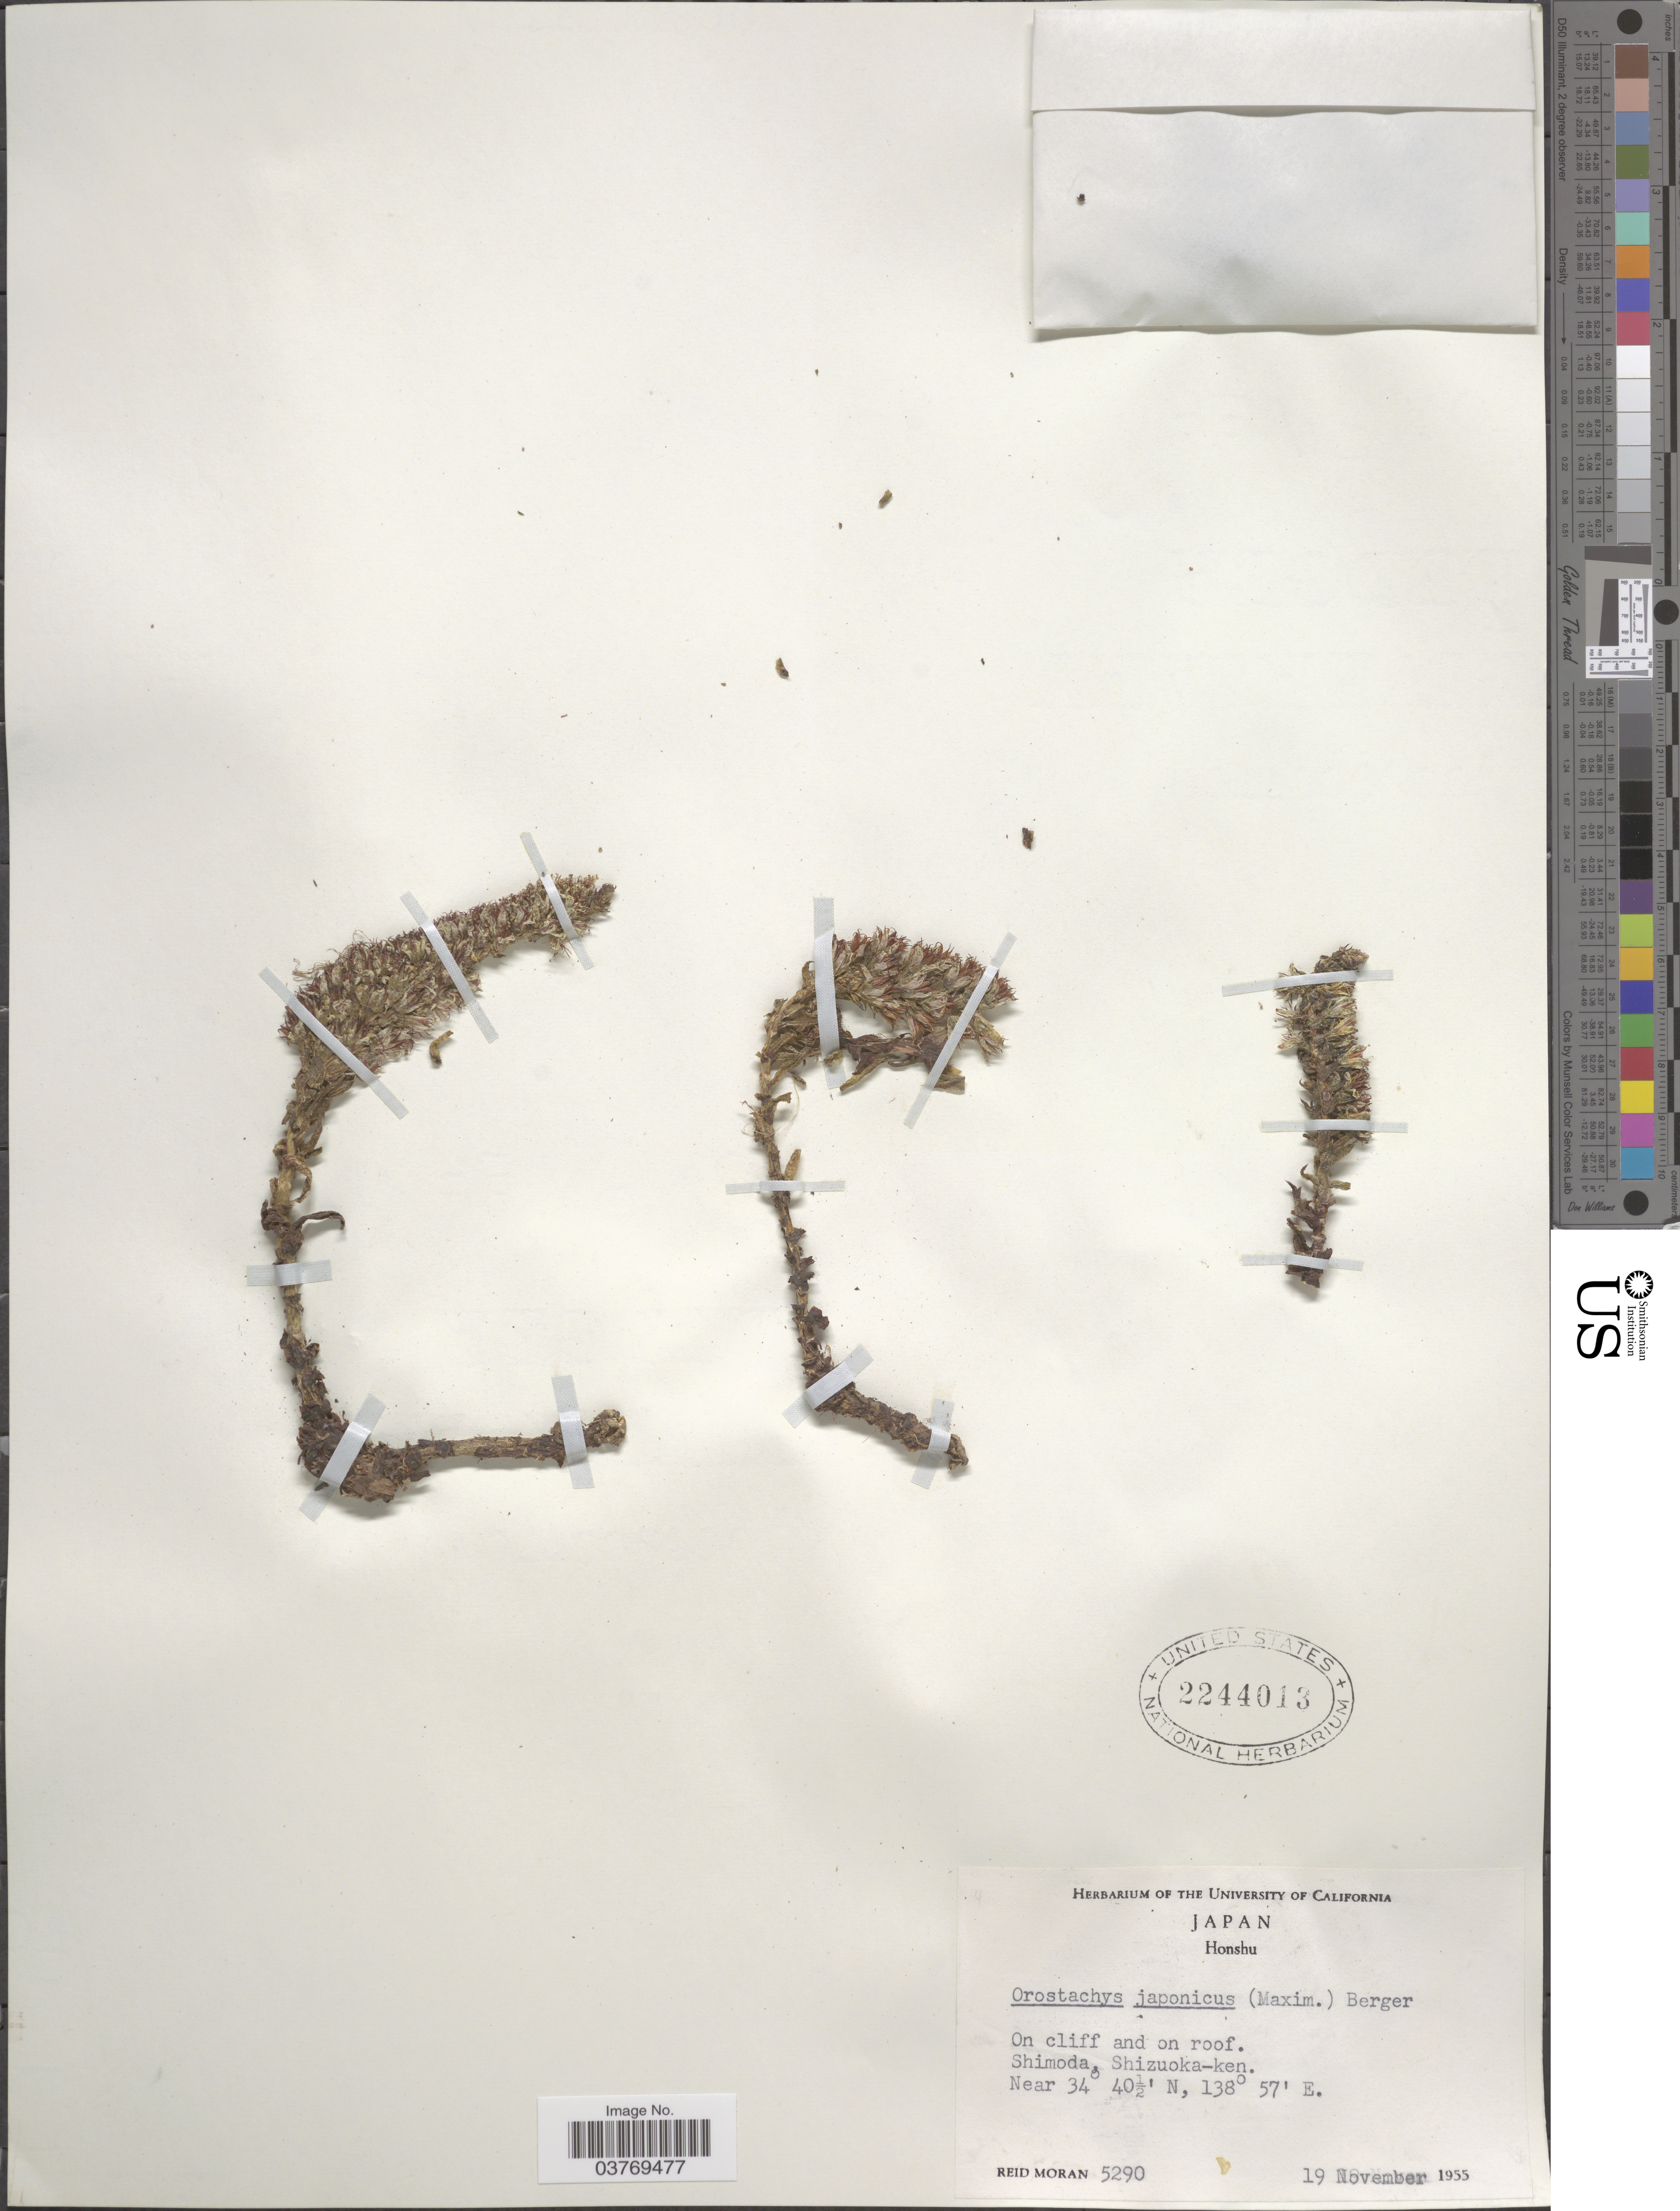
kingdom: Plantae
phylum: Tracheophyta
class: Magnoliopsida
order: Saxifragales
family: Crassulaceae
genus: Orostachys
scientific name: Orostachys japonica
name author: (Maxim.) A. Berger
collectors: R. V. Moran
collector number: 5290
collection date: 1955-11-19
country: Japan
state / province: Sizuoka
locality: Honshu. Shimoda, Shizuoka-ken.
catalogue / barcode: US 2244013